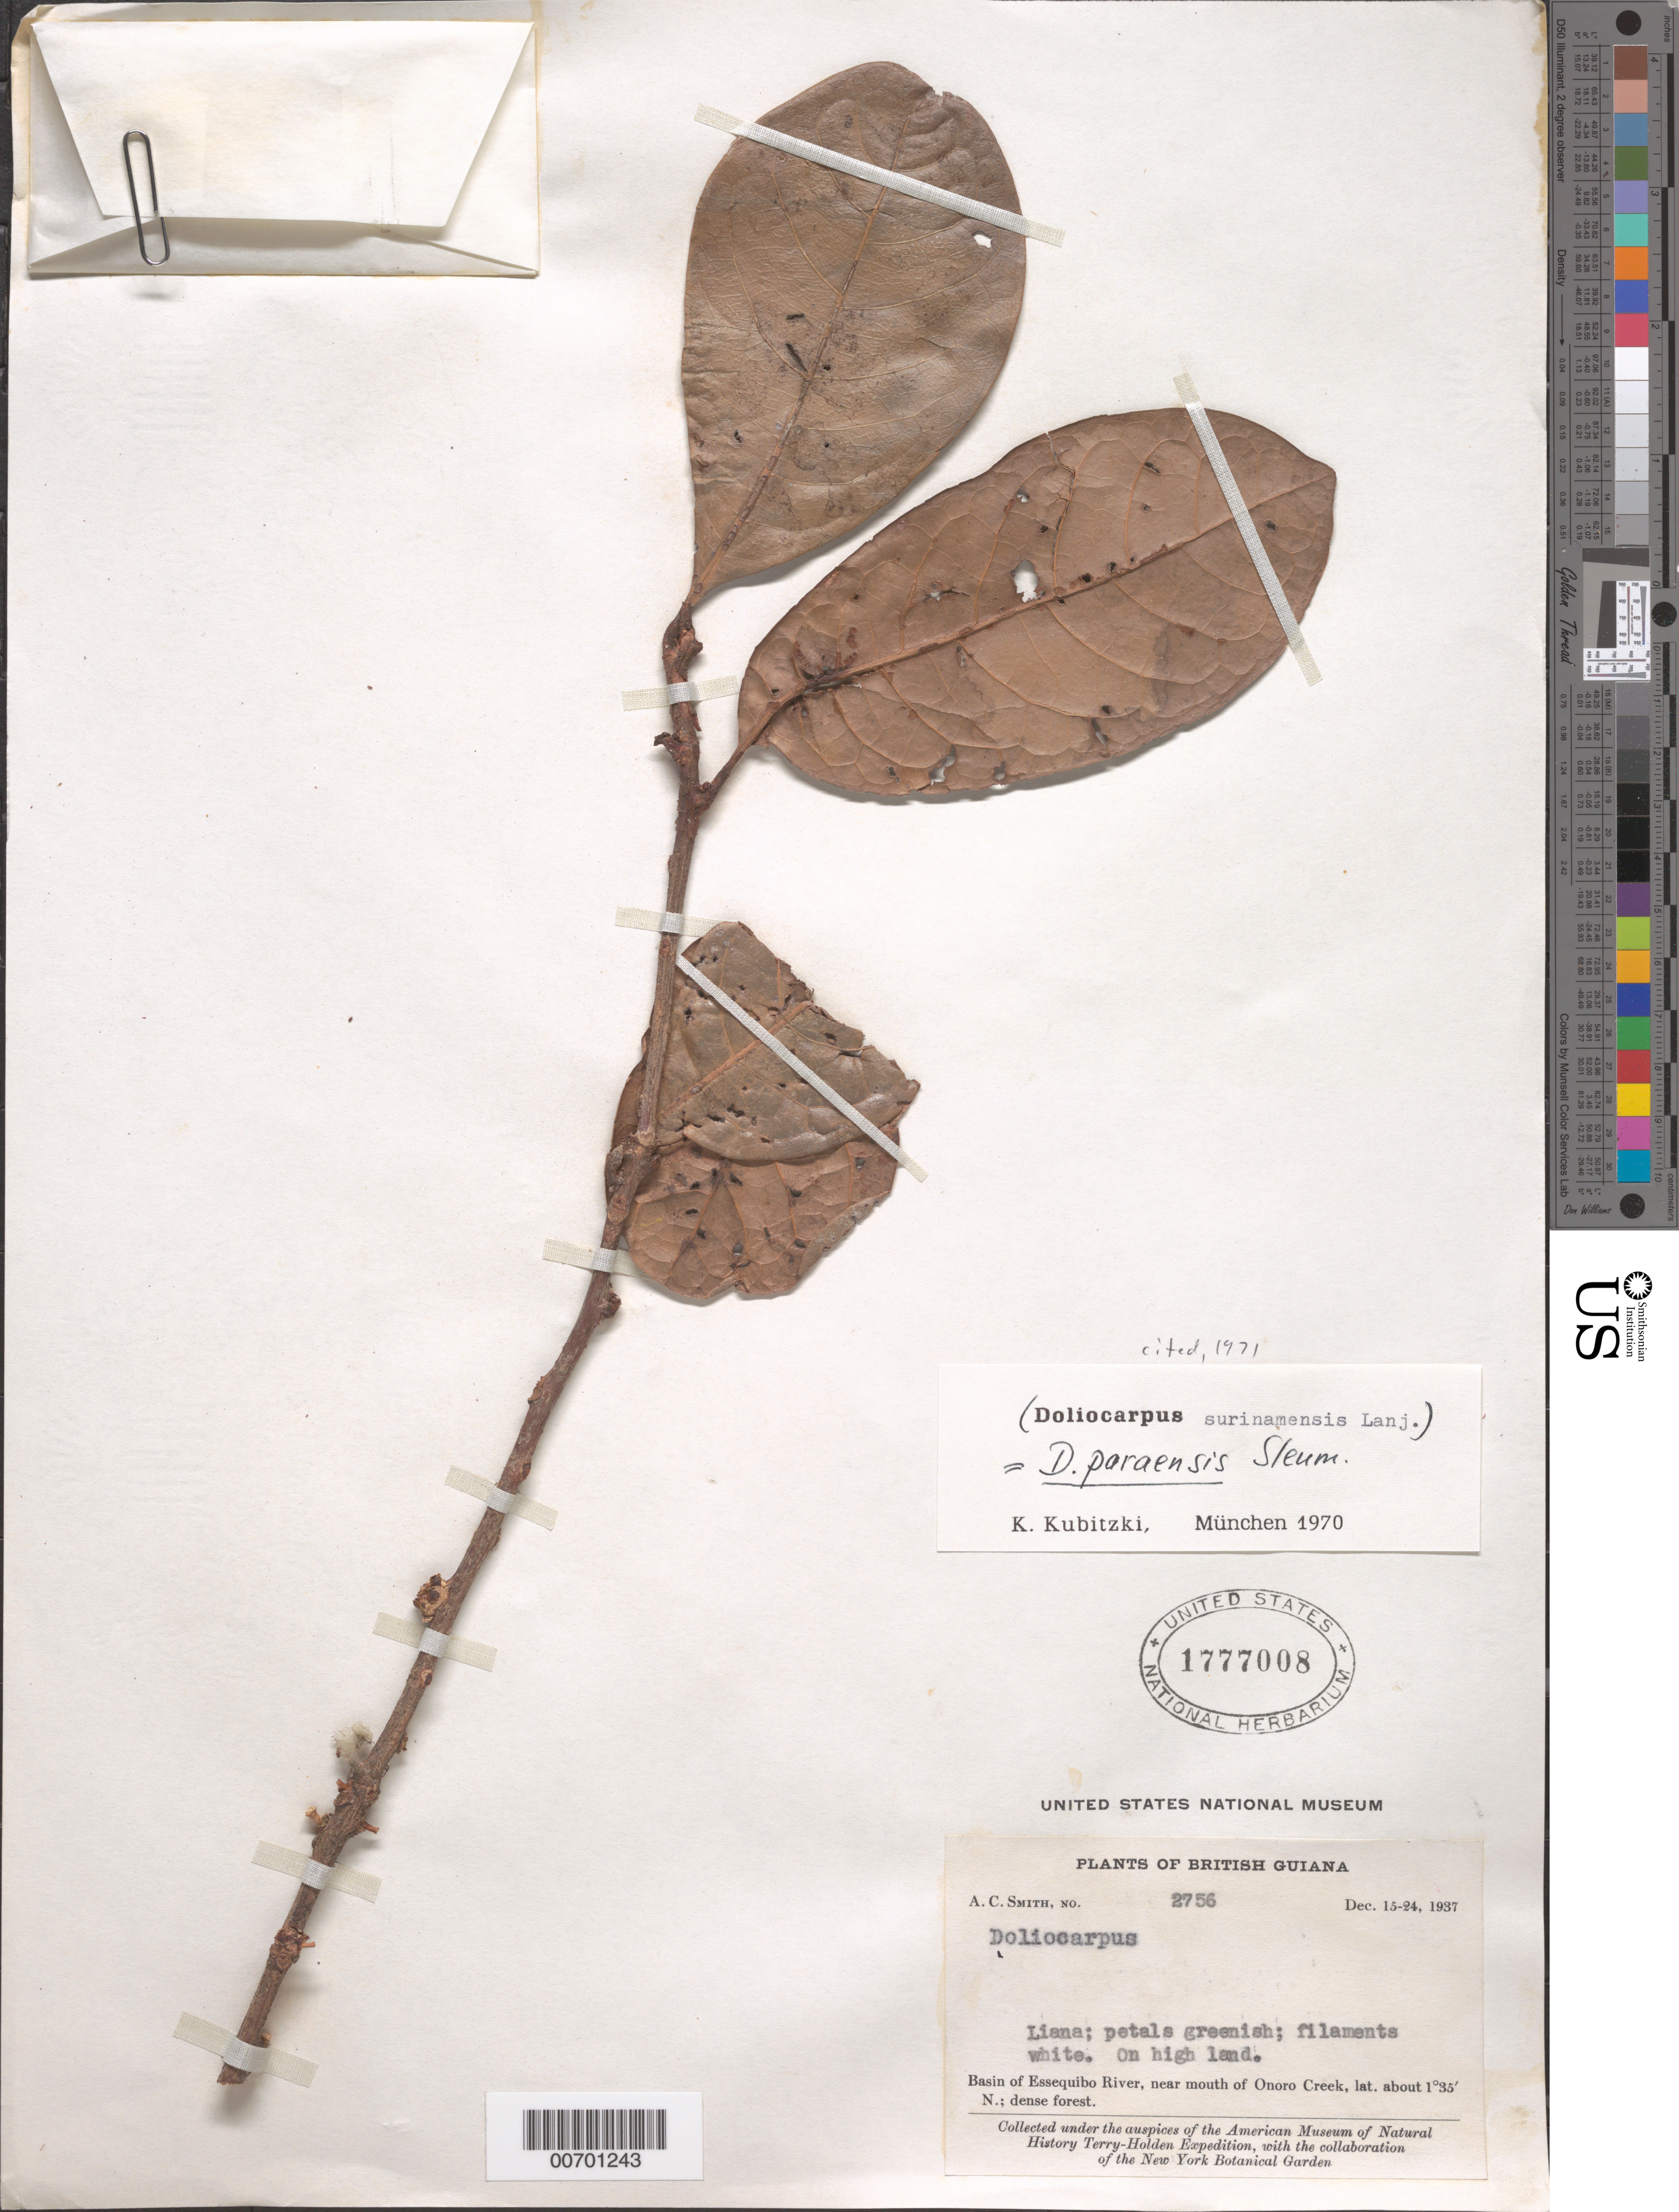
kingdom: Plantae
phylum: Tracheophyta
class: Magnoliopsida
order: Dilleniales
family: Dilleniaceae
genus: Doliocarpus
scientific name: Doliocarpus paraensis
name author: Sleumer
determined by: Kubitzki, Klaus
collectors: A. C. Smith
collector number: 2756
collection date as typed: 15-Dec-37 to 24-Dec-37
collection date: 1937-12-15/1937-12-24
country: Guyana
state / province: U. Takutu-U. Essequibo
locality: Onoro Creek (near mouth), Essequibo River basin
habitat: On high land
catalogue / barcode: US 1777008